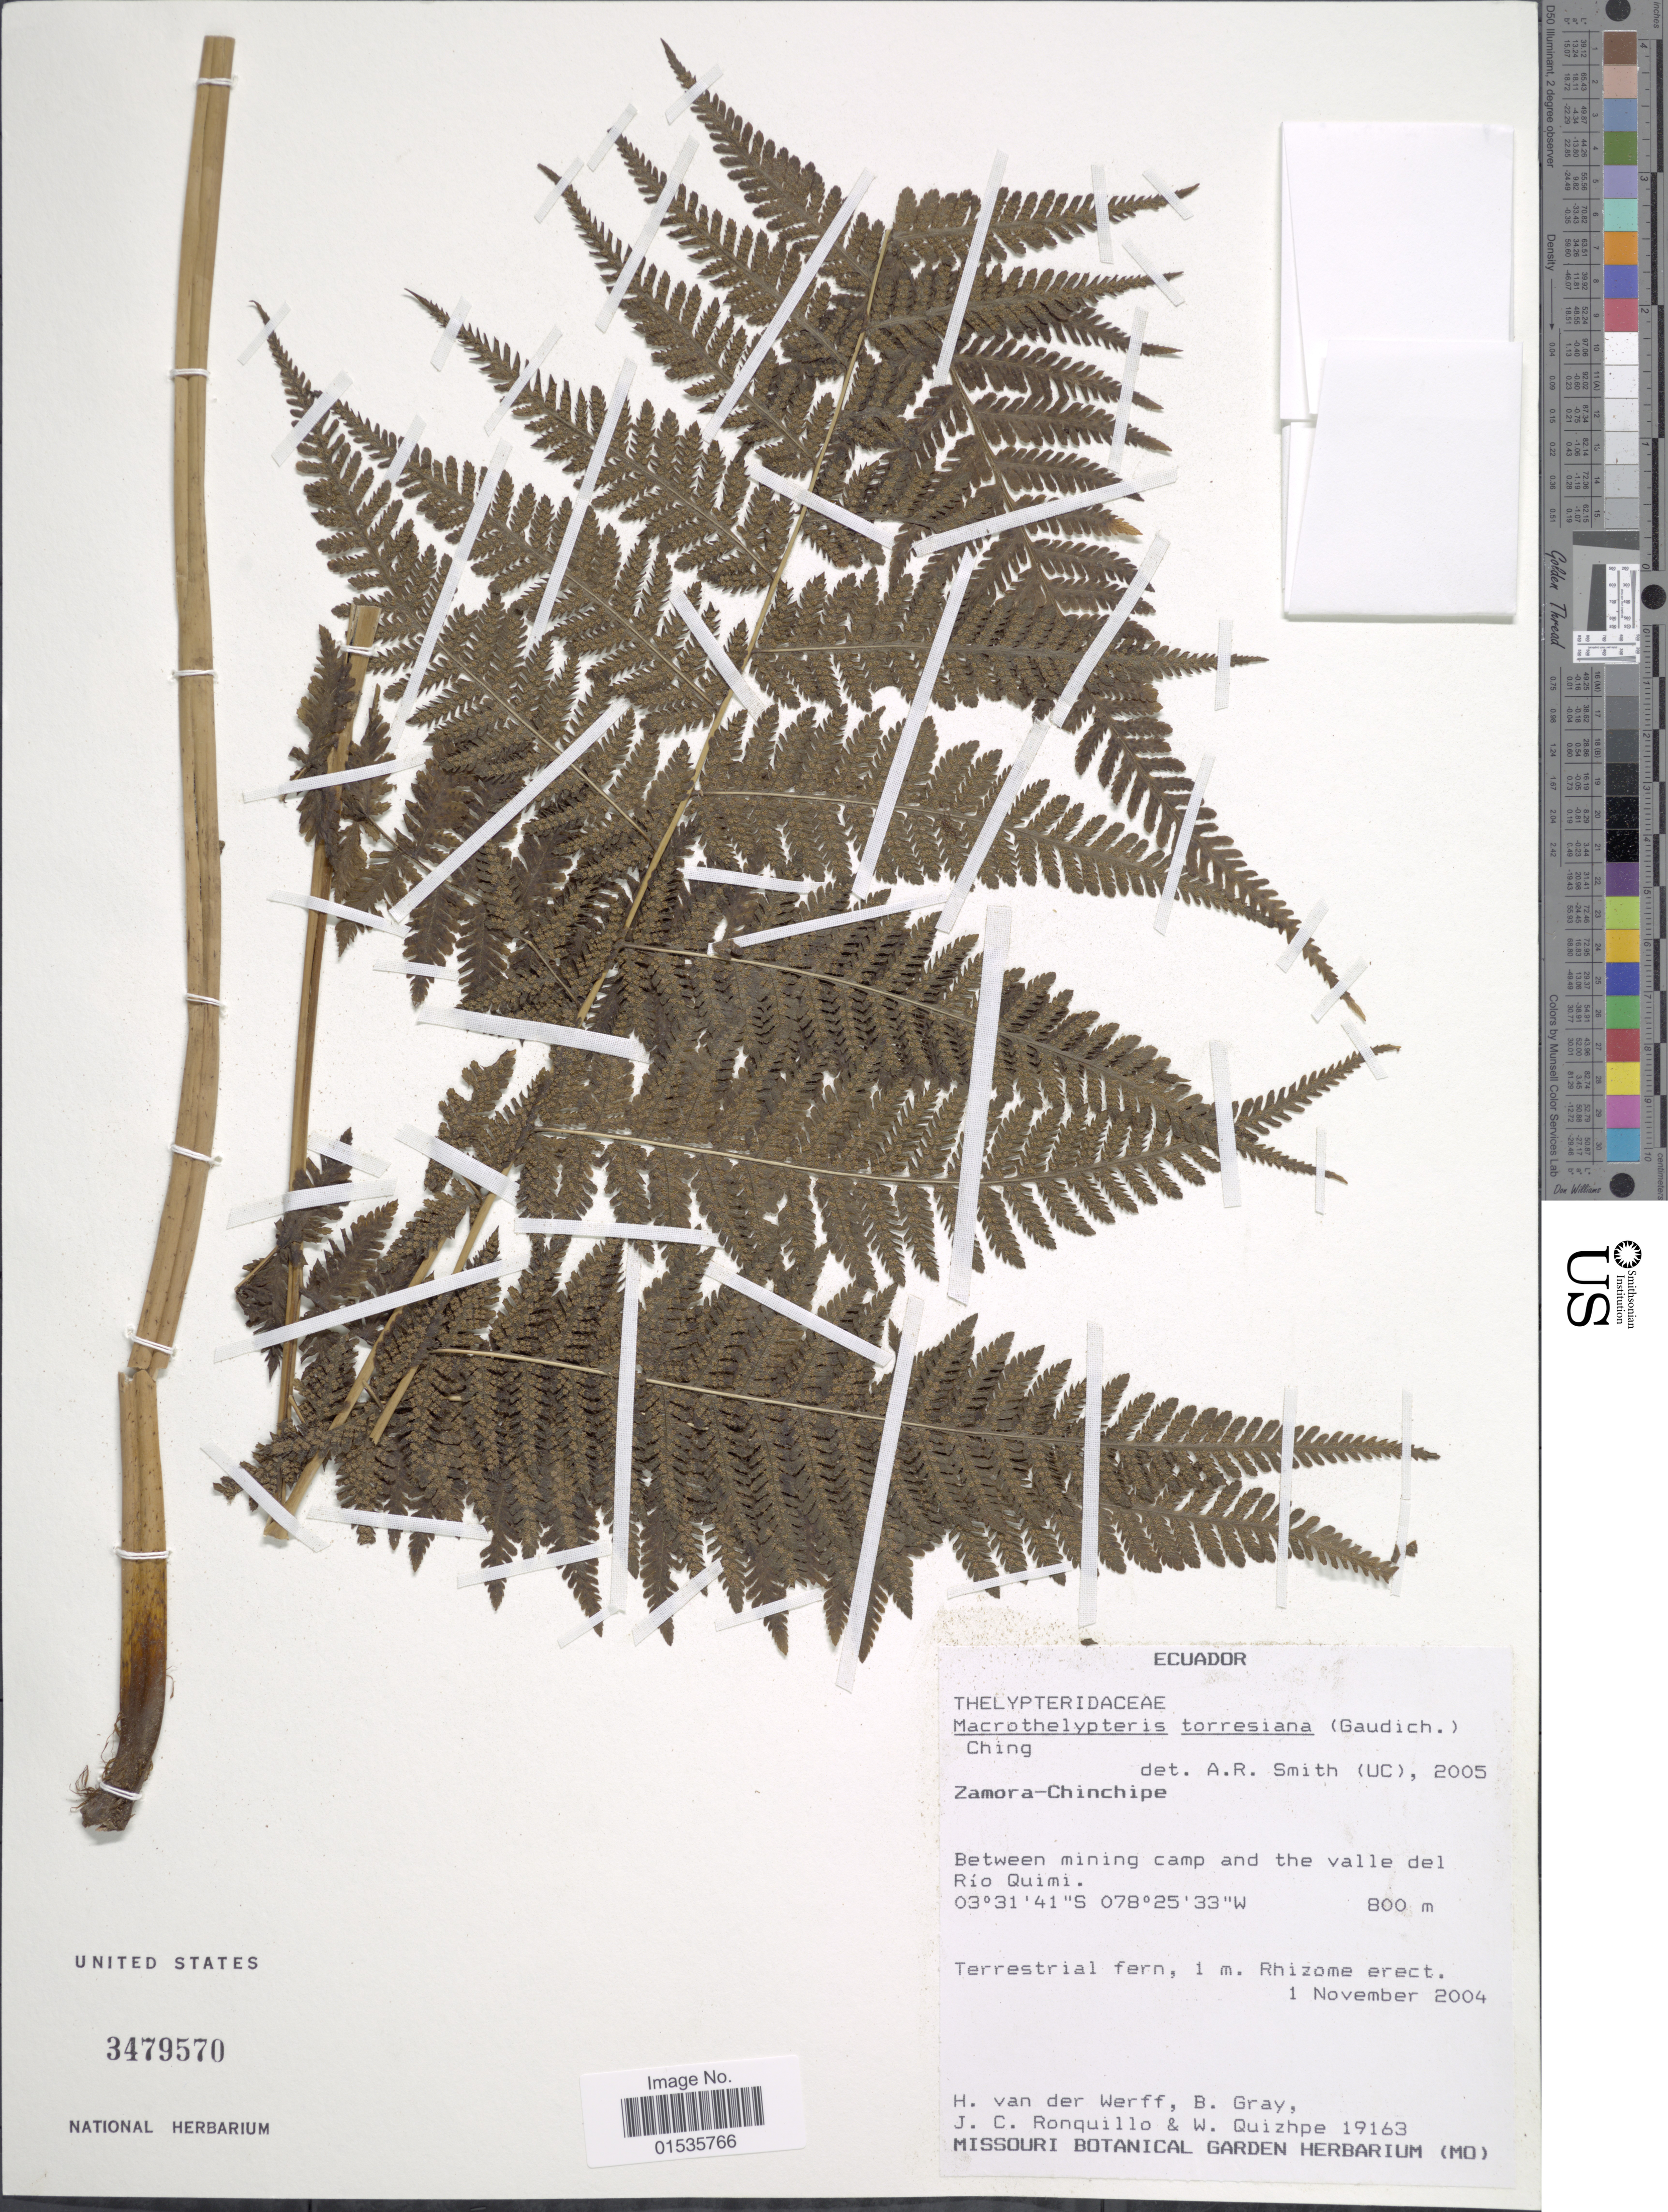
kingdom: Plantae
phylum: Tracheophyta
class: Polypodiopsida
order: Polypodiales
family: Thelypteridaceae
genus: Macrothelypteris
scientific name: Macrothelypteris torresiana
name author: (Gaudich.) Ching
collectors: H. van der Werff, B. Gray, J. Ronquillo & W. Quizhpe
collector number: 19163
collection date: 2004-11-01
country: Ecuador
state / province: Zamora-Chinchipe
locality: Ecuador, Zamora-Chinchipe, Between mining camp and the valle del Rio Quimi.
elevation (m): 800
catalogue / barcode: US 3479570